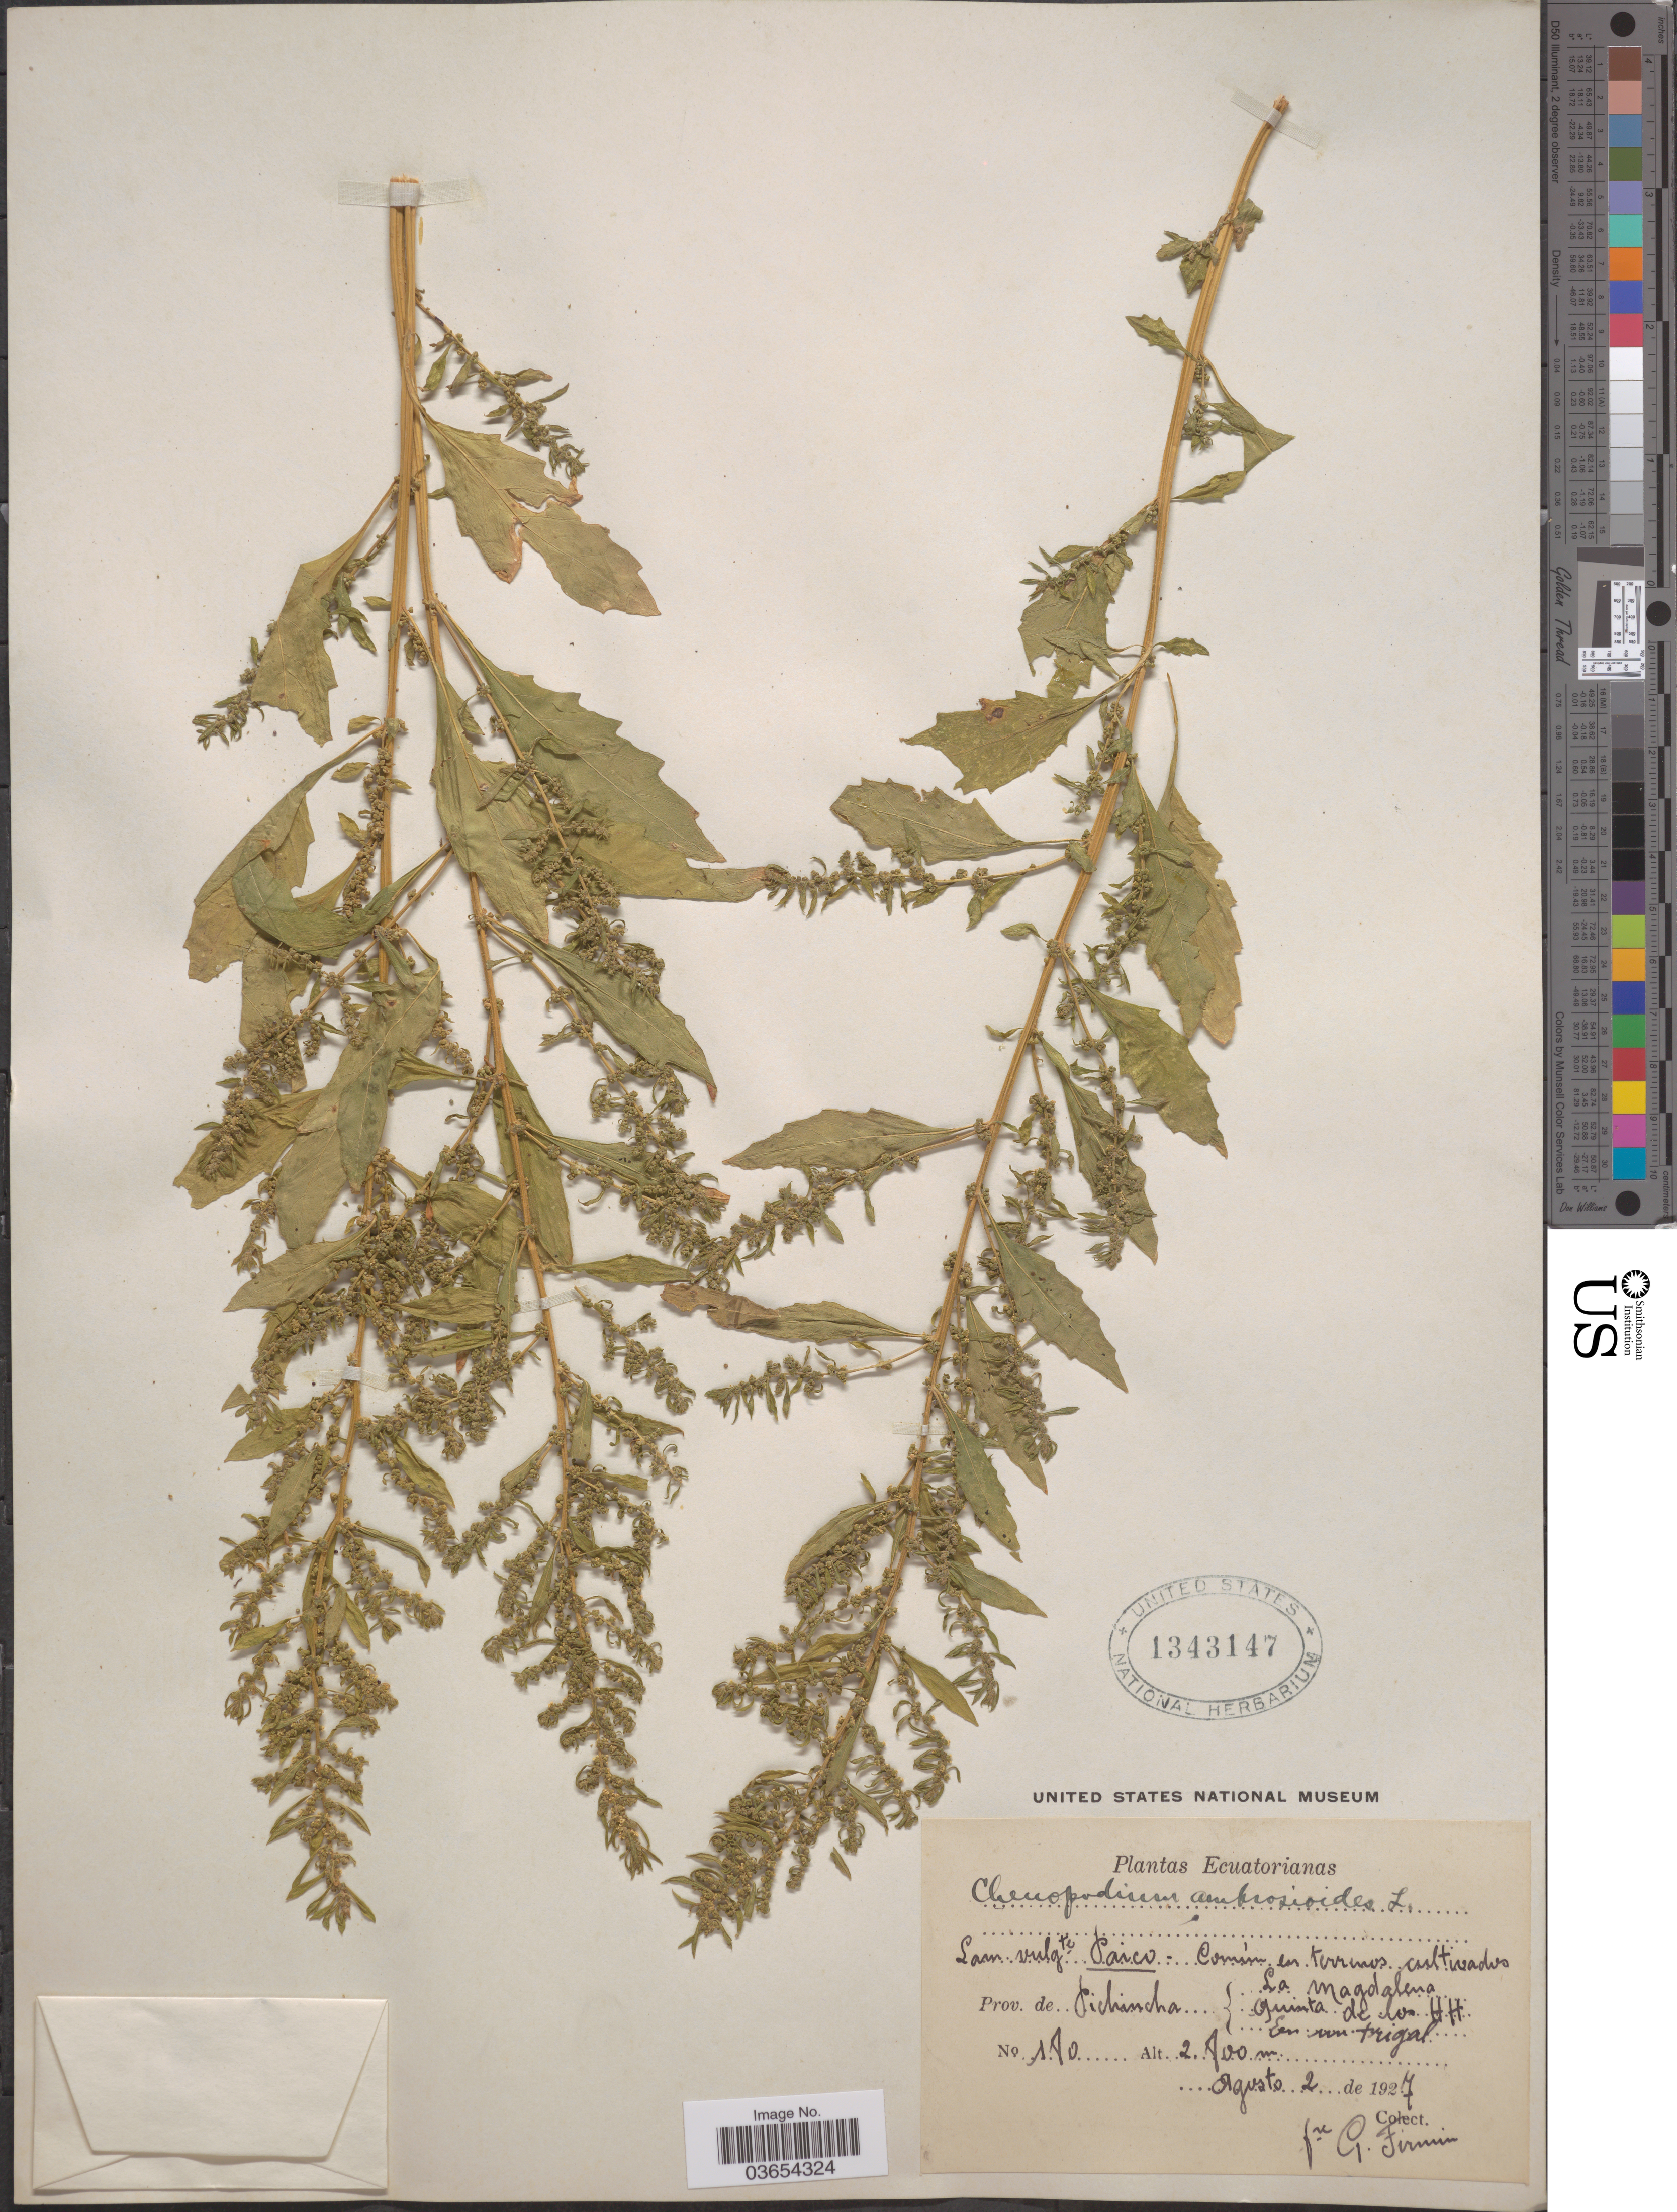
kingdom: Plantae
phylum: Tracheophyta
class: Magnoliopsida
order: Caryophyllales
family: Amaranthaceae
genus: Chenopodium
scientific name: Chenopodium ambrosioides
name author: L.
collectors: F. Firmin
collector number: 180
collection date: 1927-08-02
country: Ecuador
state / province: Pichincha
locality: La Magdalena Quinta de los H. H. En un trigal.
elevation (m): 2800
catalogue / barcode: US 1343147